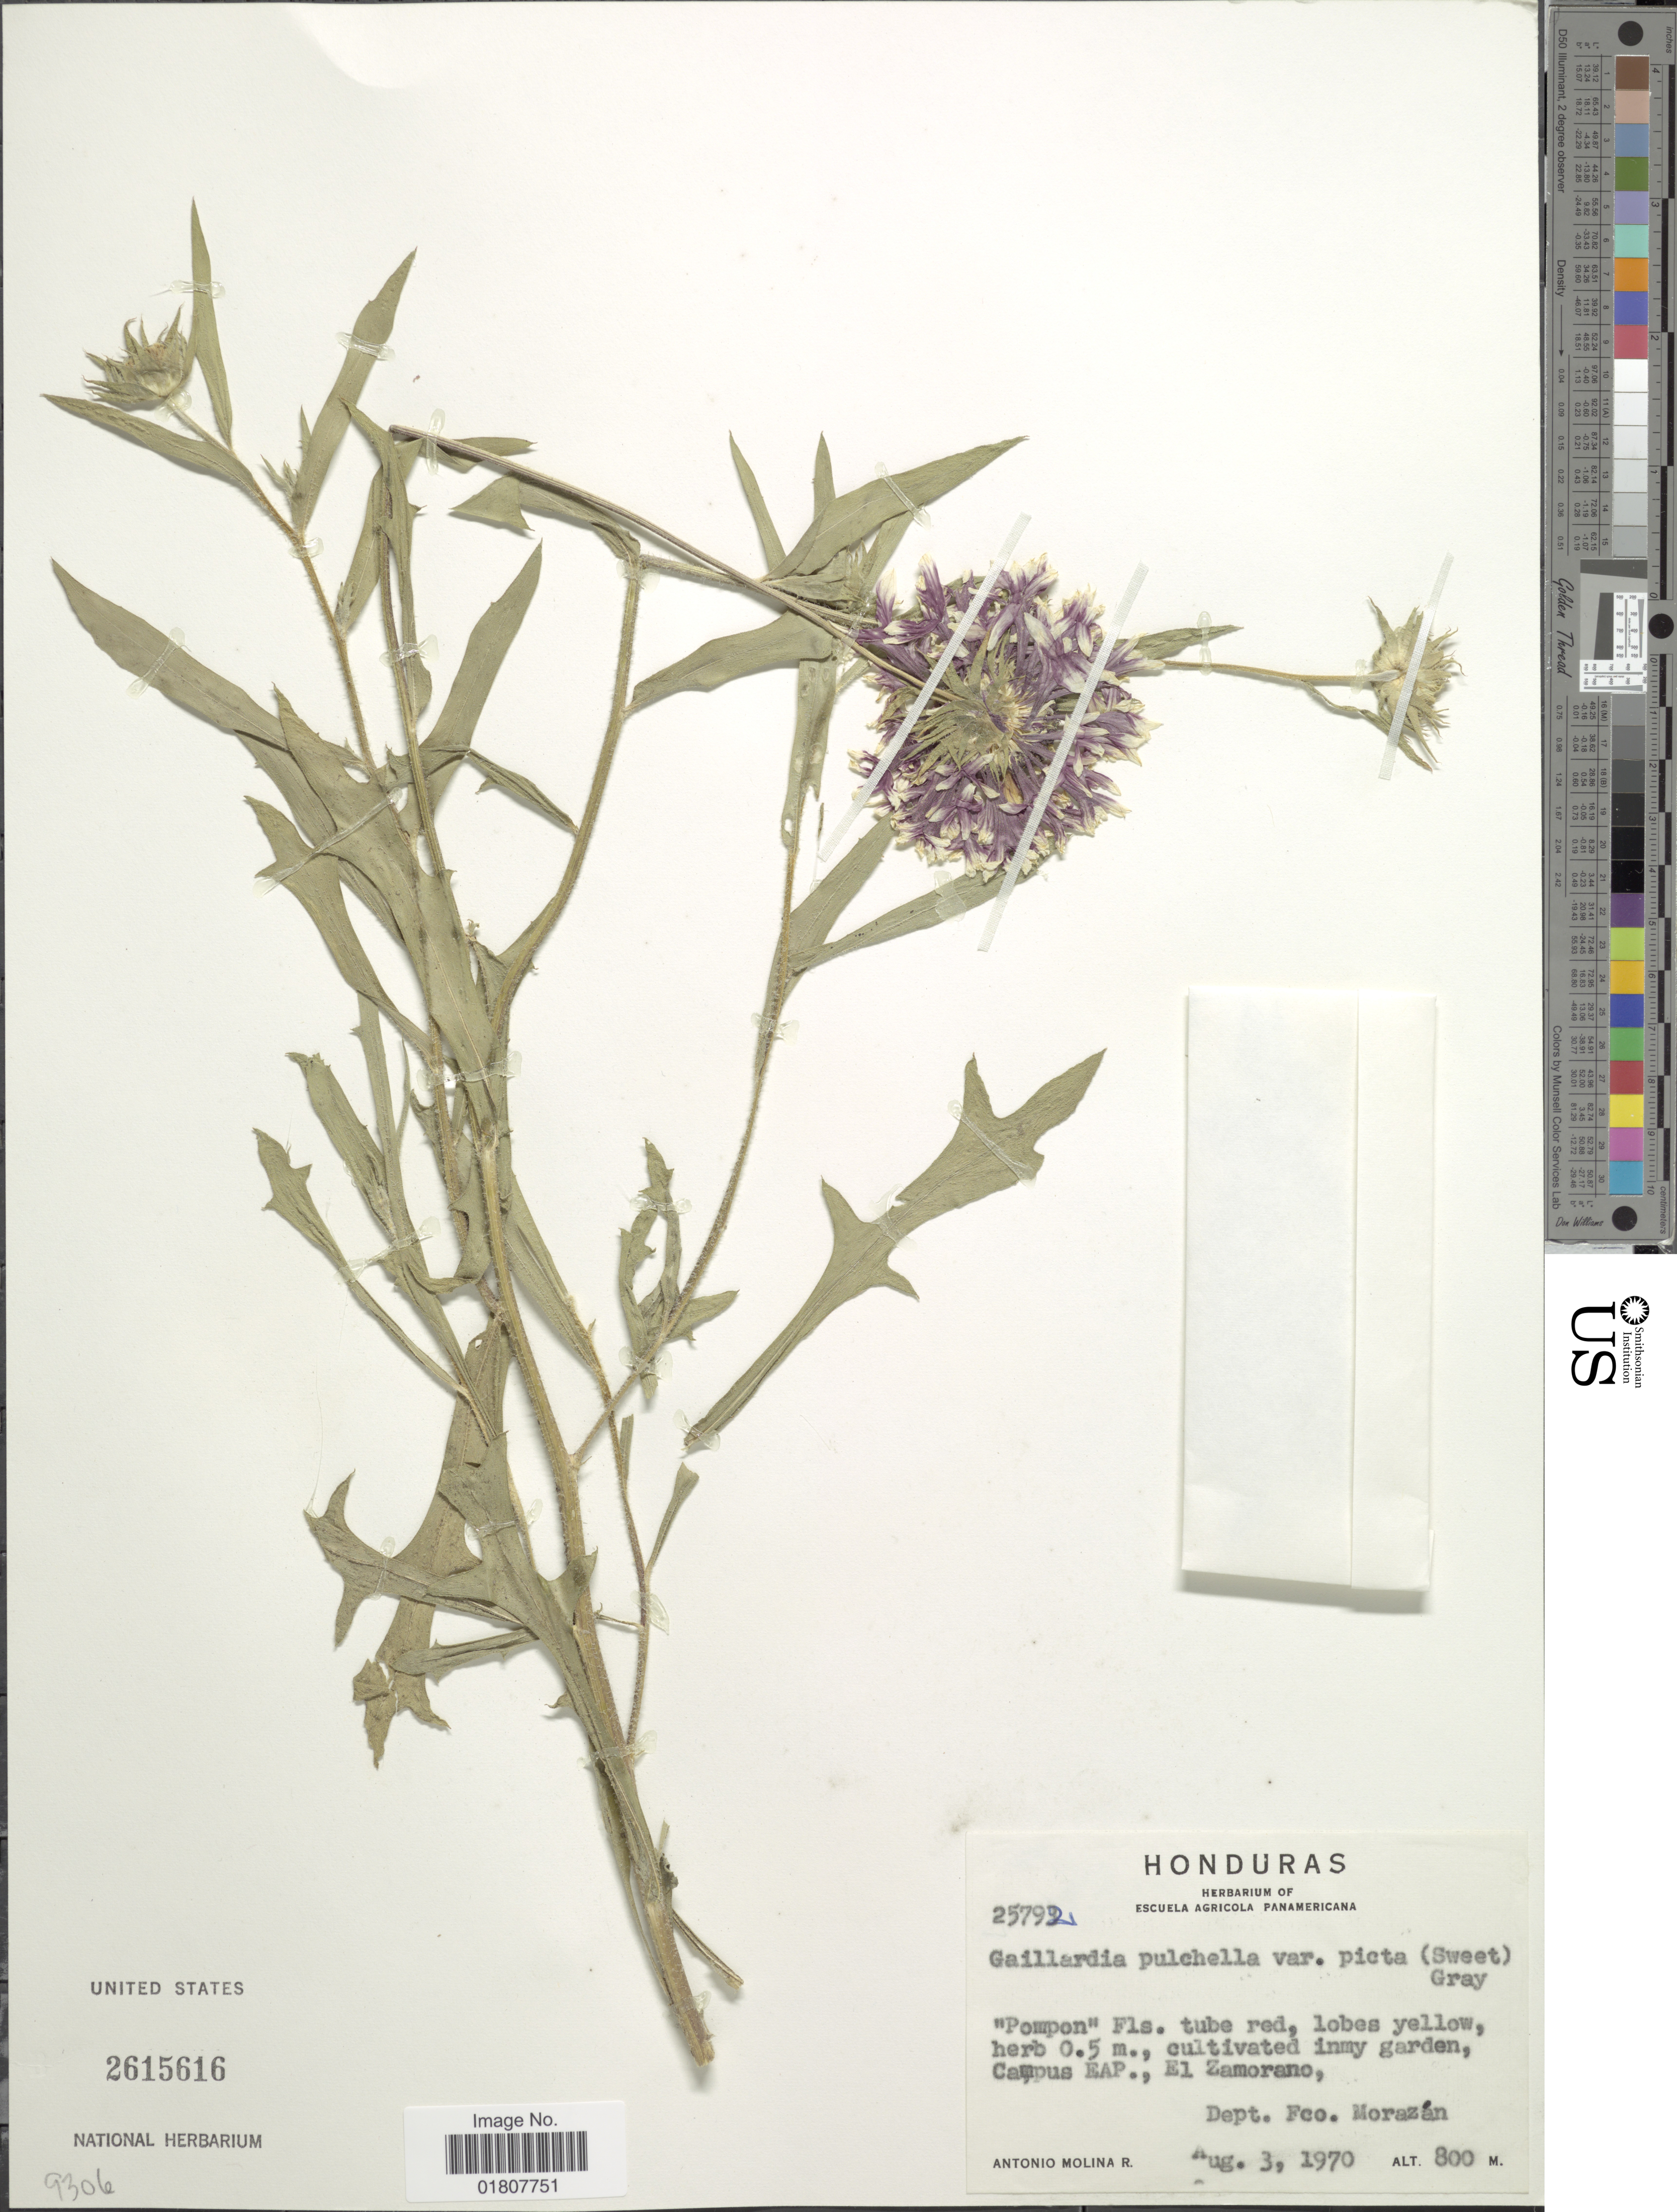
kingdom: Plantae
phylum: Tracheophyta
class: Magnoliopsida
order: Asterales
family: Asteraceae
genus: Gaillardia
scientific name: Gaillardia pulchella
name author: Foug.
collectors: A. Molina R.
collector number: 25792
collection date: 1970-08-03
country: Honduras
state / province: Fco. Morazán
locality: Campus EAP, El Zamorano, Dept. Fco. Morazan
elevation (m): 800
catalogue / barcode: US 2615616